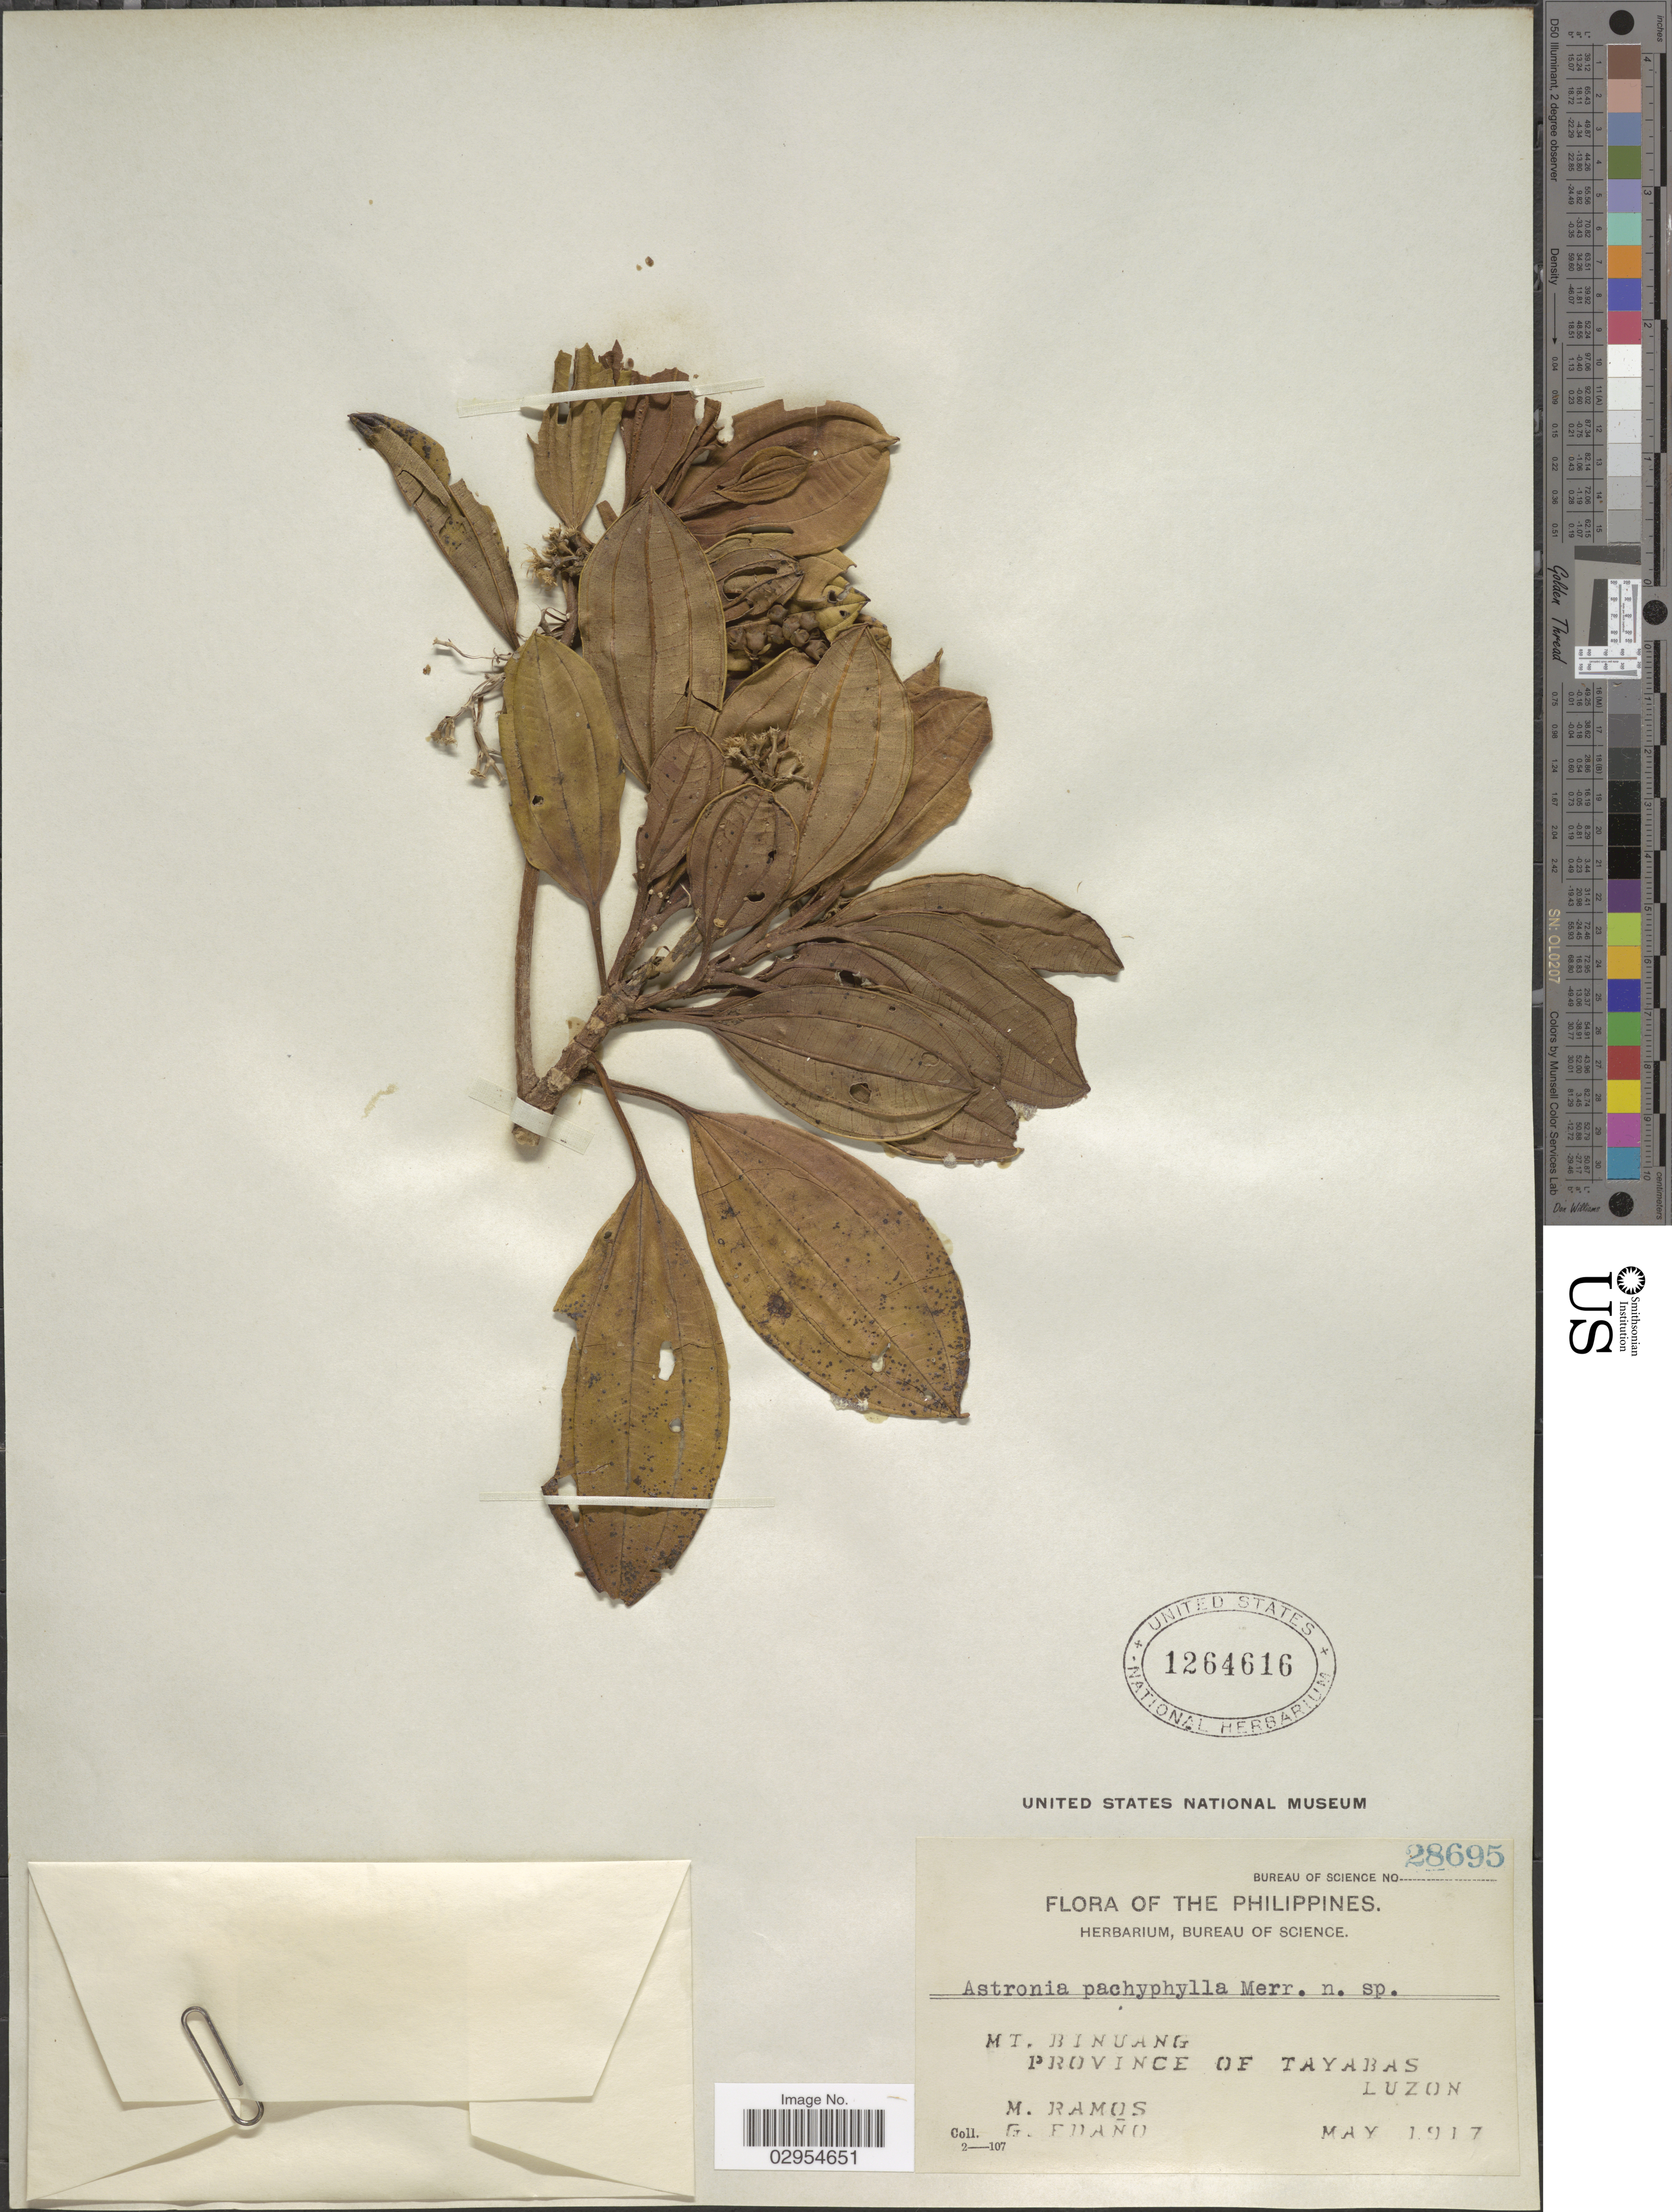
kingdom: Plantae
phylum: Tracheophyta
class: Magnoliopsida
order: Myrtales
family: Melastomataceae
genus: Astronia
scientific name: Astronia pachyphylla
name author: Merr.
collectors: M. Ramos & G. Edaño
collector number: Bureau of Science 28695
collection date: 1917-05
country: Philippines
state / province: Calabarzon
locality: Mt.Binuang. Province of Tayabas. Luzon.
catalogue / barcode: US 1264616